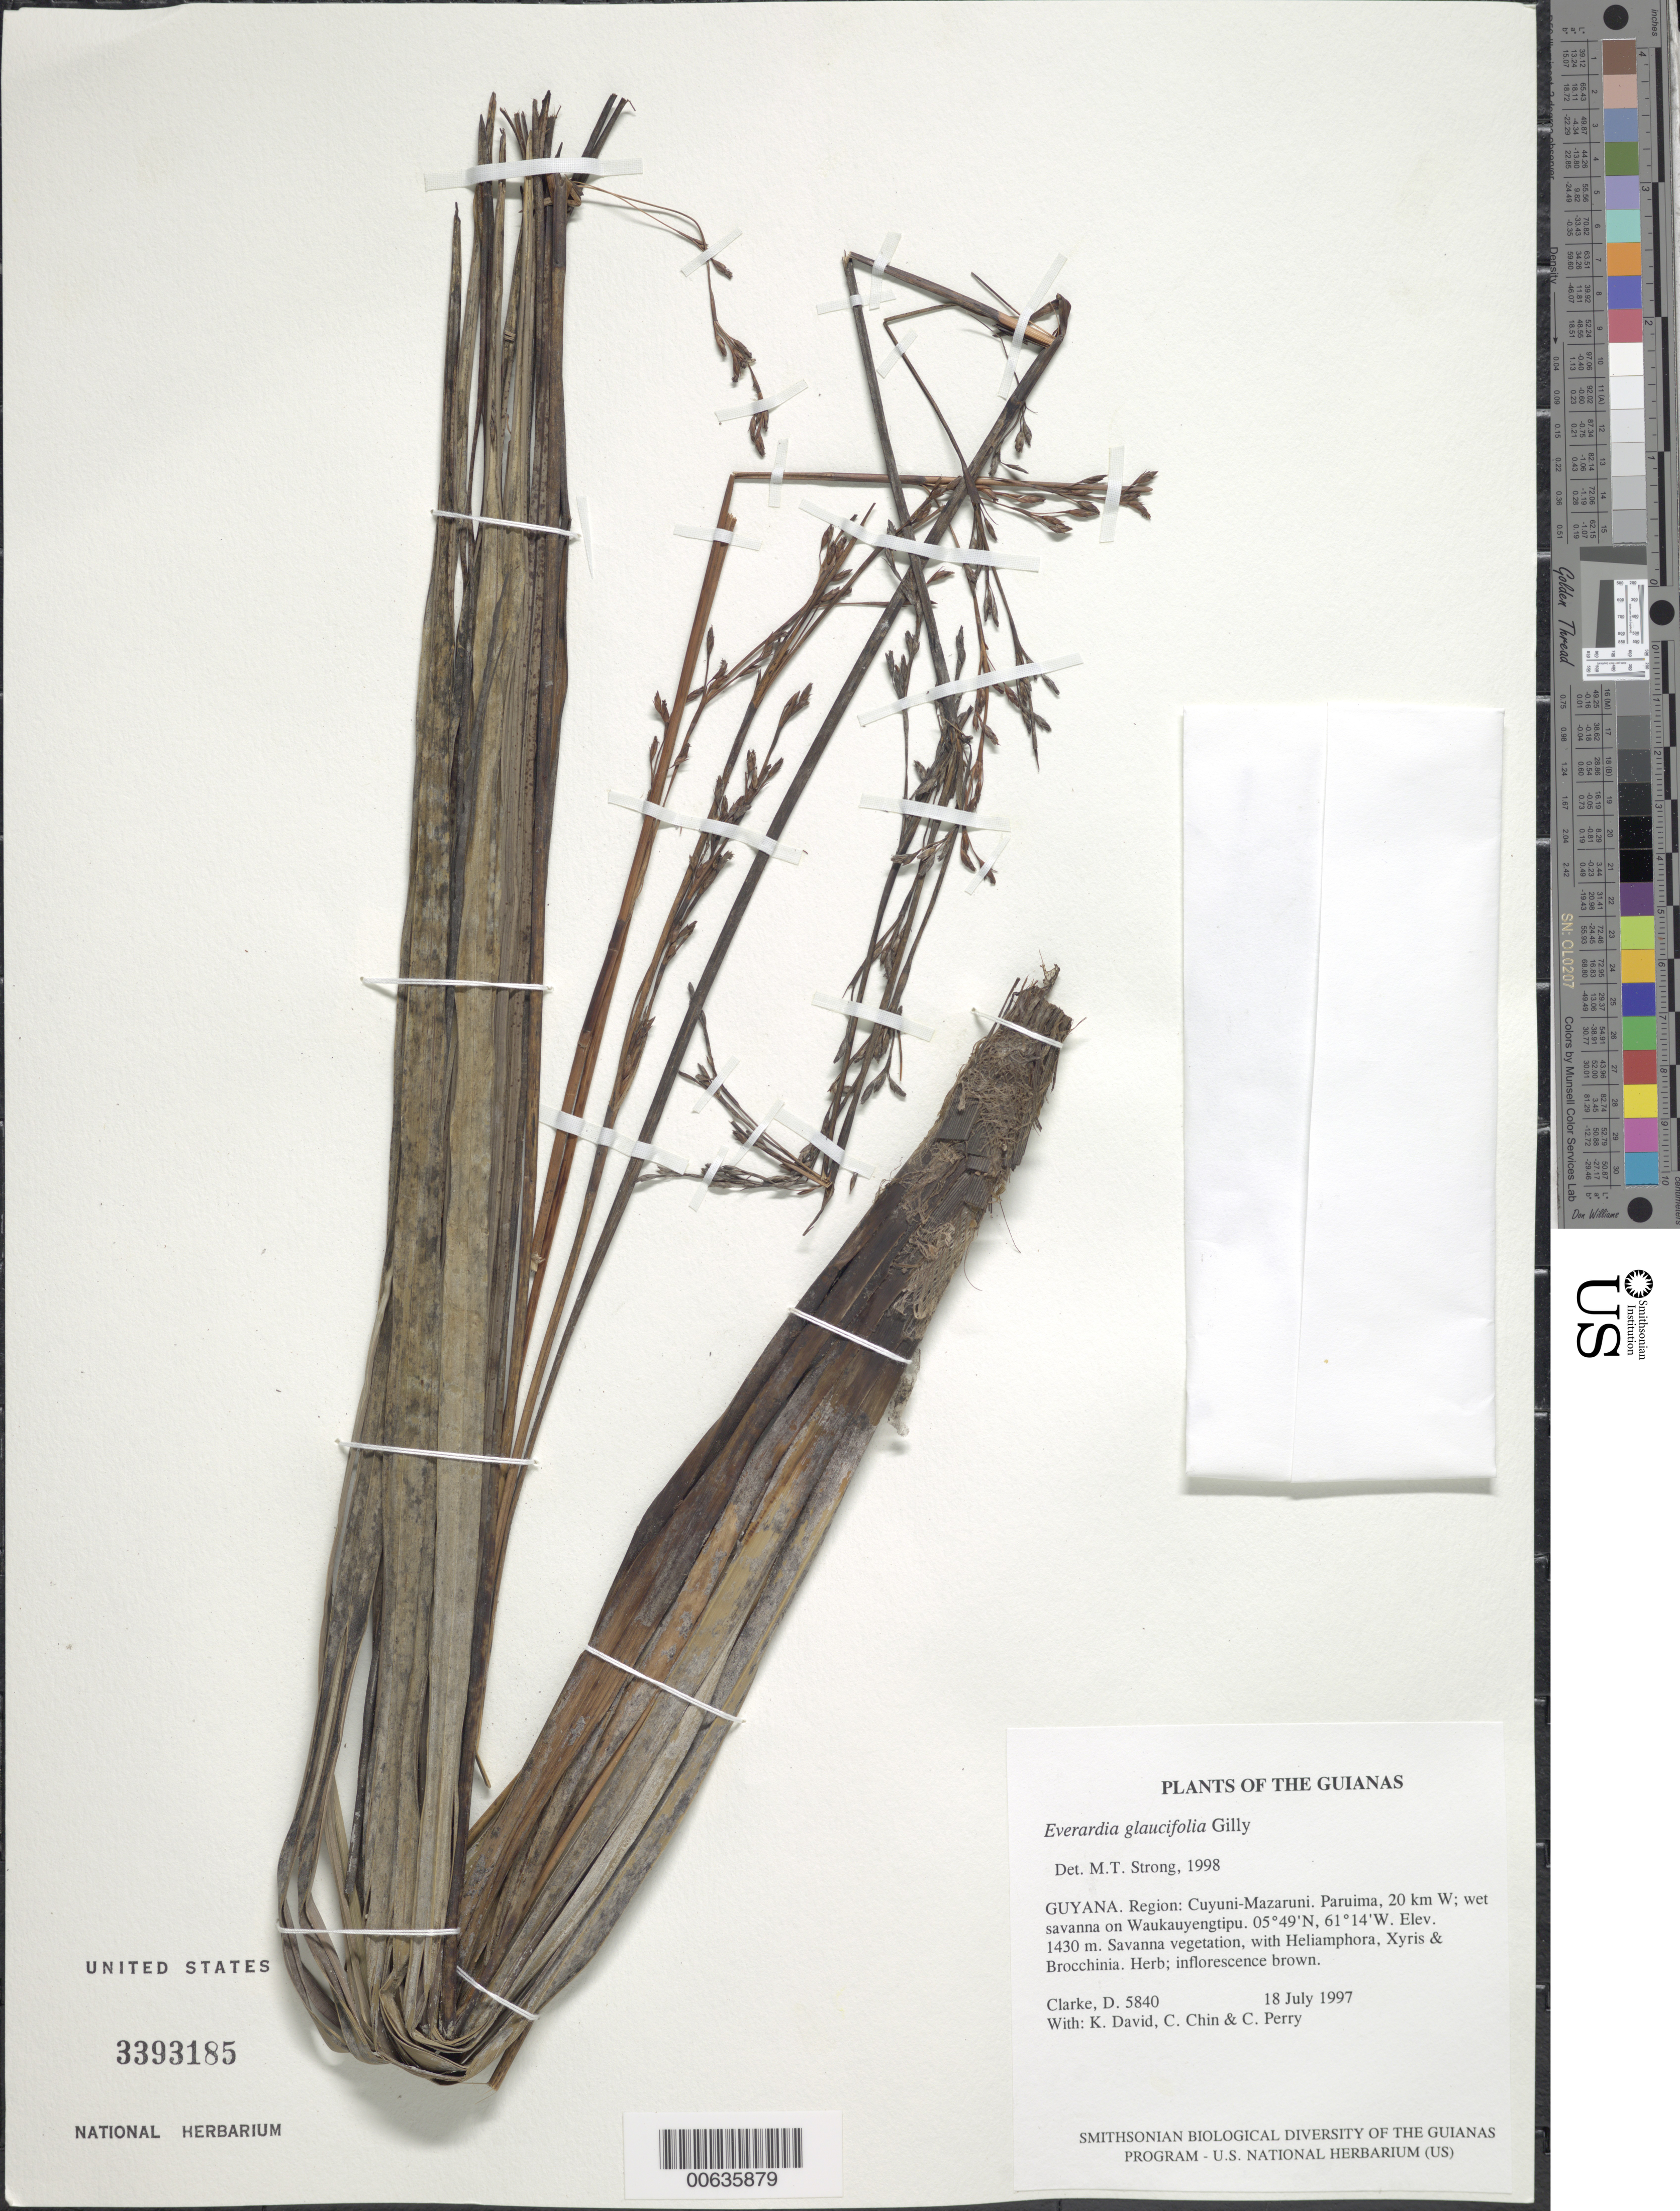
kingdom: Plantae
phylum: Tracheophyta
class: Liliopsida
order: Poales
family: Cyperaceae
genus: Cephalocarpus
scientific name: Cephalocarpus montanus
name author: (Ridley) S.M. Costa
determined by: Strong, Mark T., (BOT), Smithsonian Institution - National Museum of Natural History (UNITED STATES)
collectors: H. D. Clarke, K. David, C. Chin & C. Perry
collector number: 5840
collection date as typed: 18 July 1997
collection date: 1997-07-18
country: Guyana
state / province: Cuyuni-Mazaruni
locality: Paruima, 20 km W; wet savanna on Waukauyengtipu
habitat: Savanna vegetation, with Heliamphora, Xyris & Brocchinia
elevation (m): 1430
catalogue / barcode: US 3393185